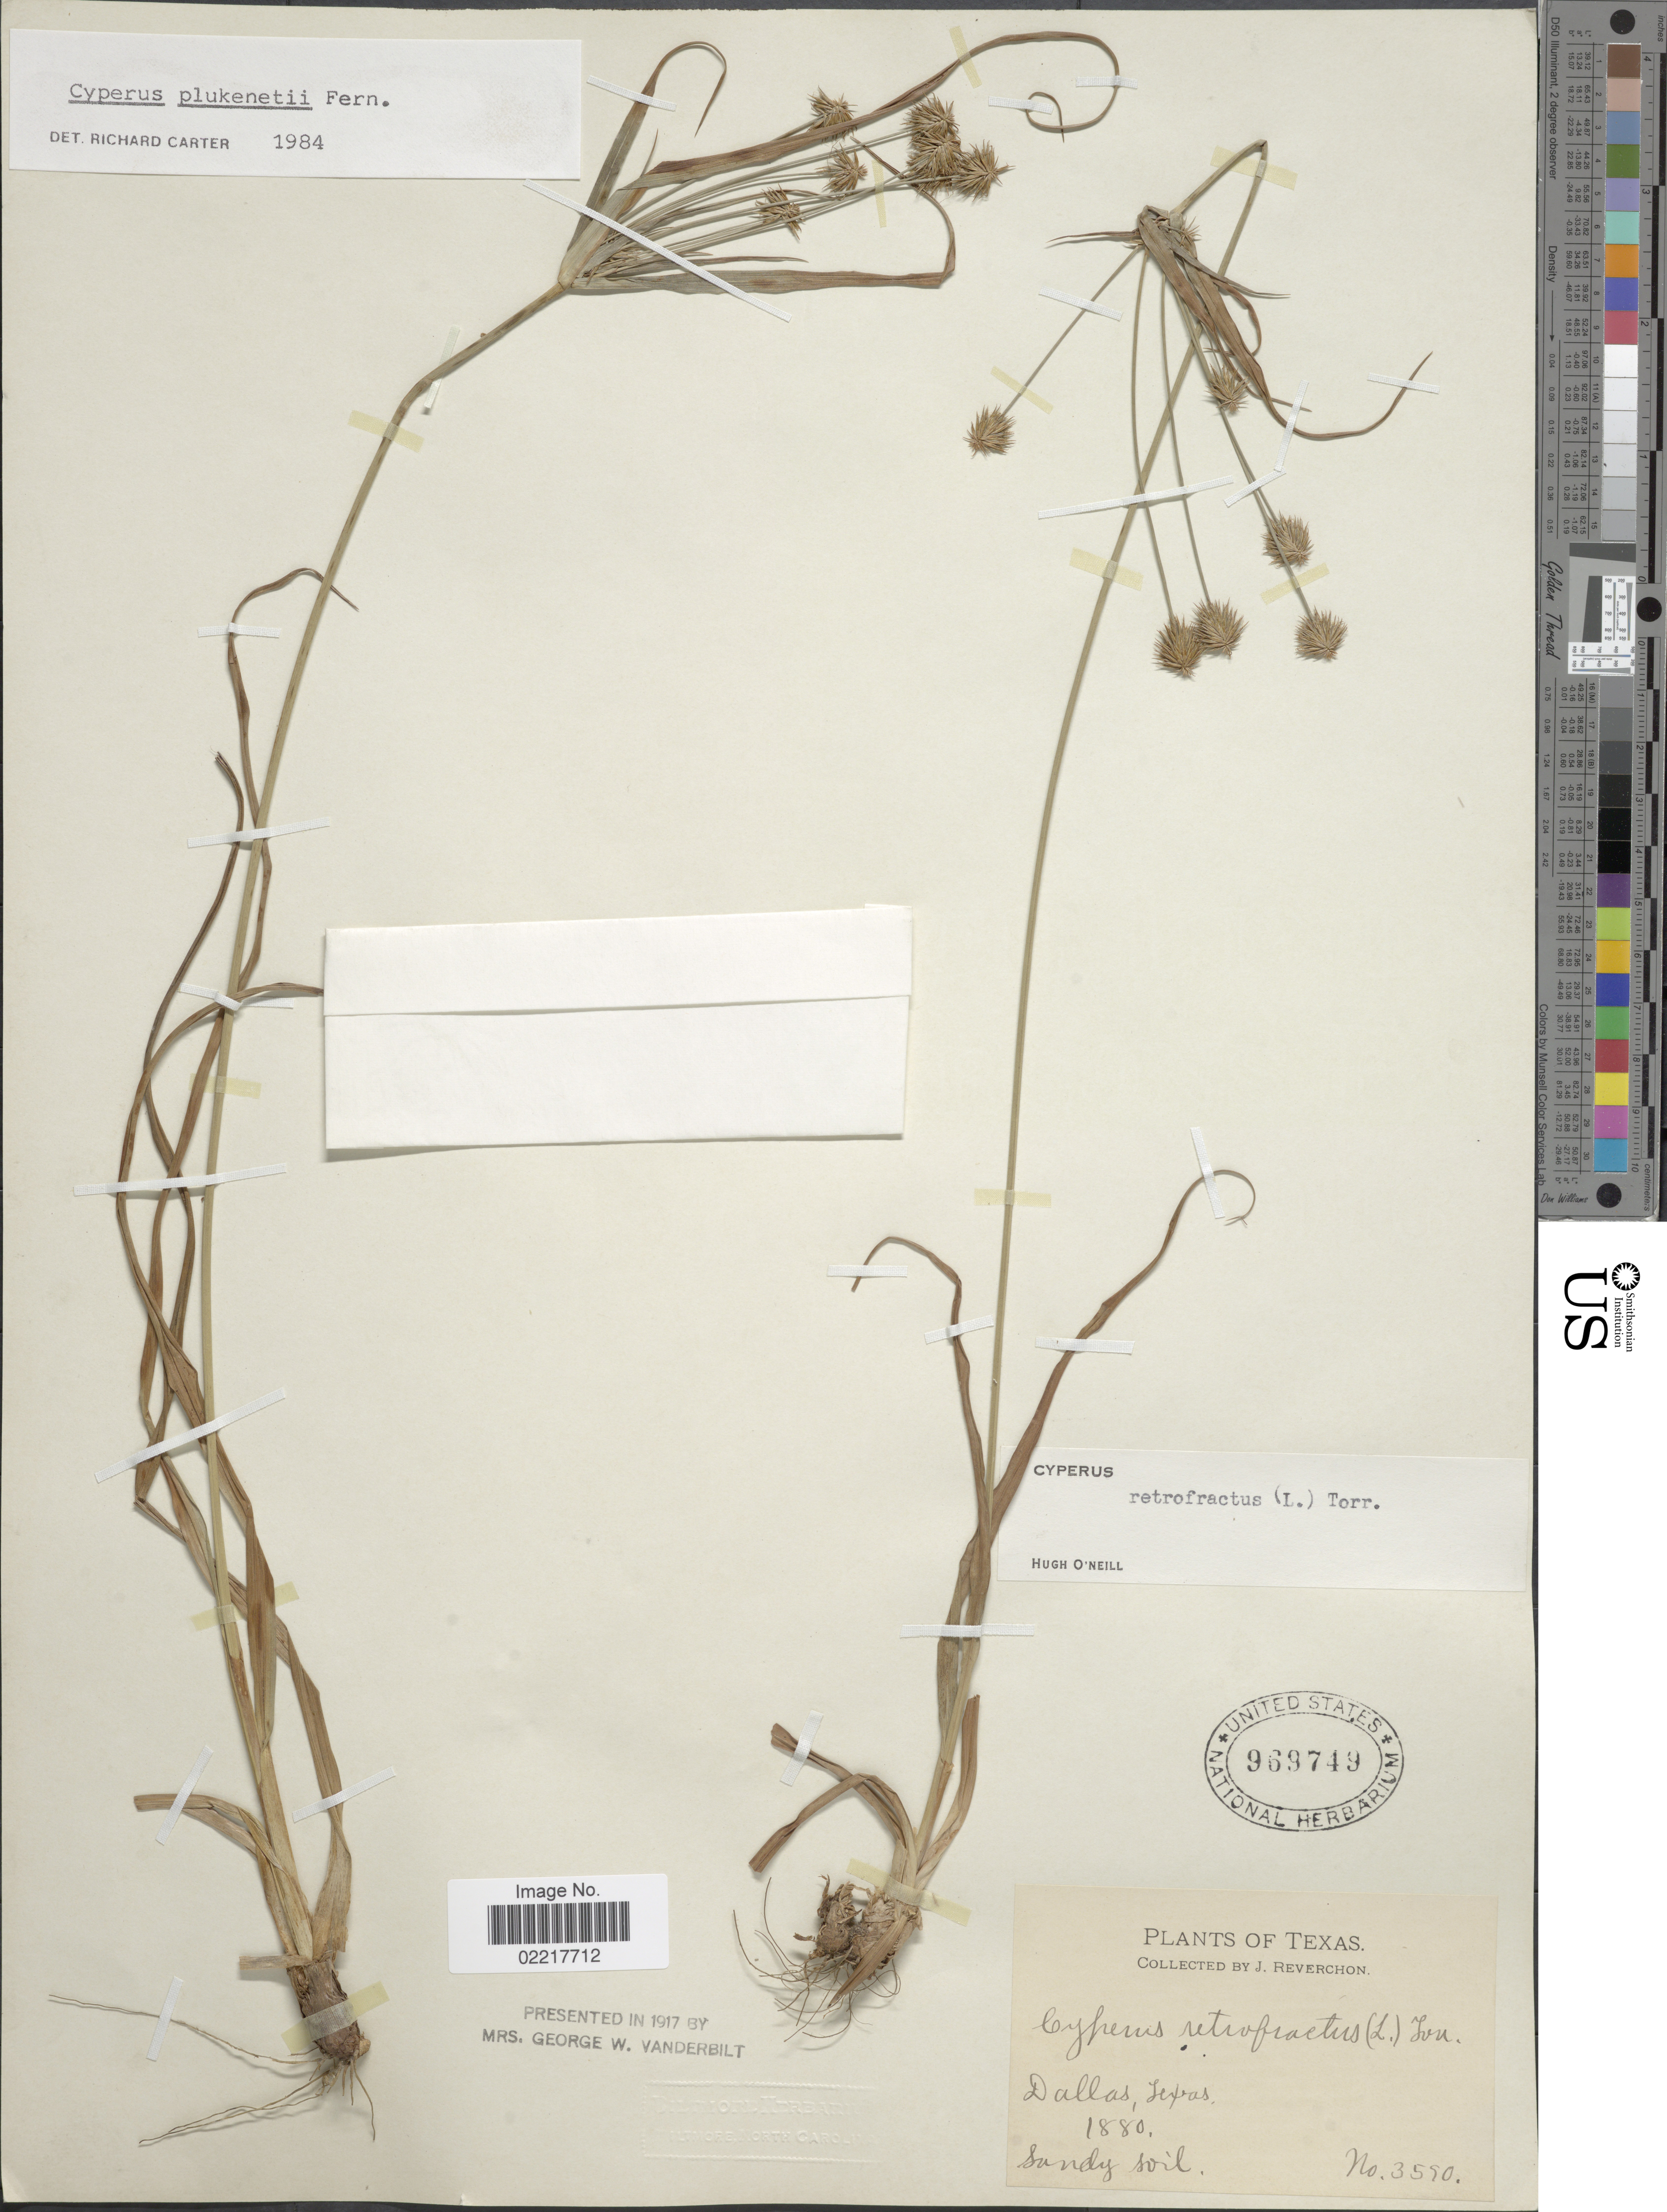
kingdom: Plantae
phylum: Tracheophyta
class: Liliopsida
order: Poales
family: Cyperaceae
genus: Cyperus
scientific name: Cyperus plukenetii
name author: Fernald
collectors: J. Reverchon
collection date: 1880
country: United States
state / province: Texas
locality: Dallas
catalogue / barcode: US 969749